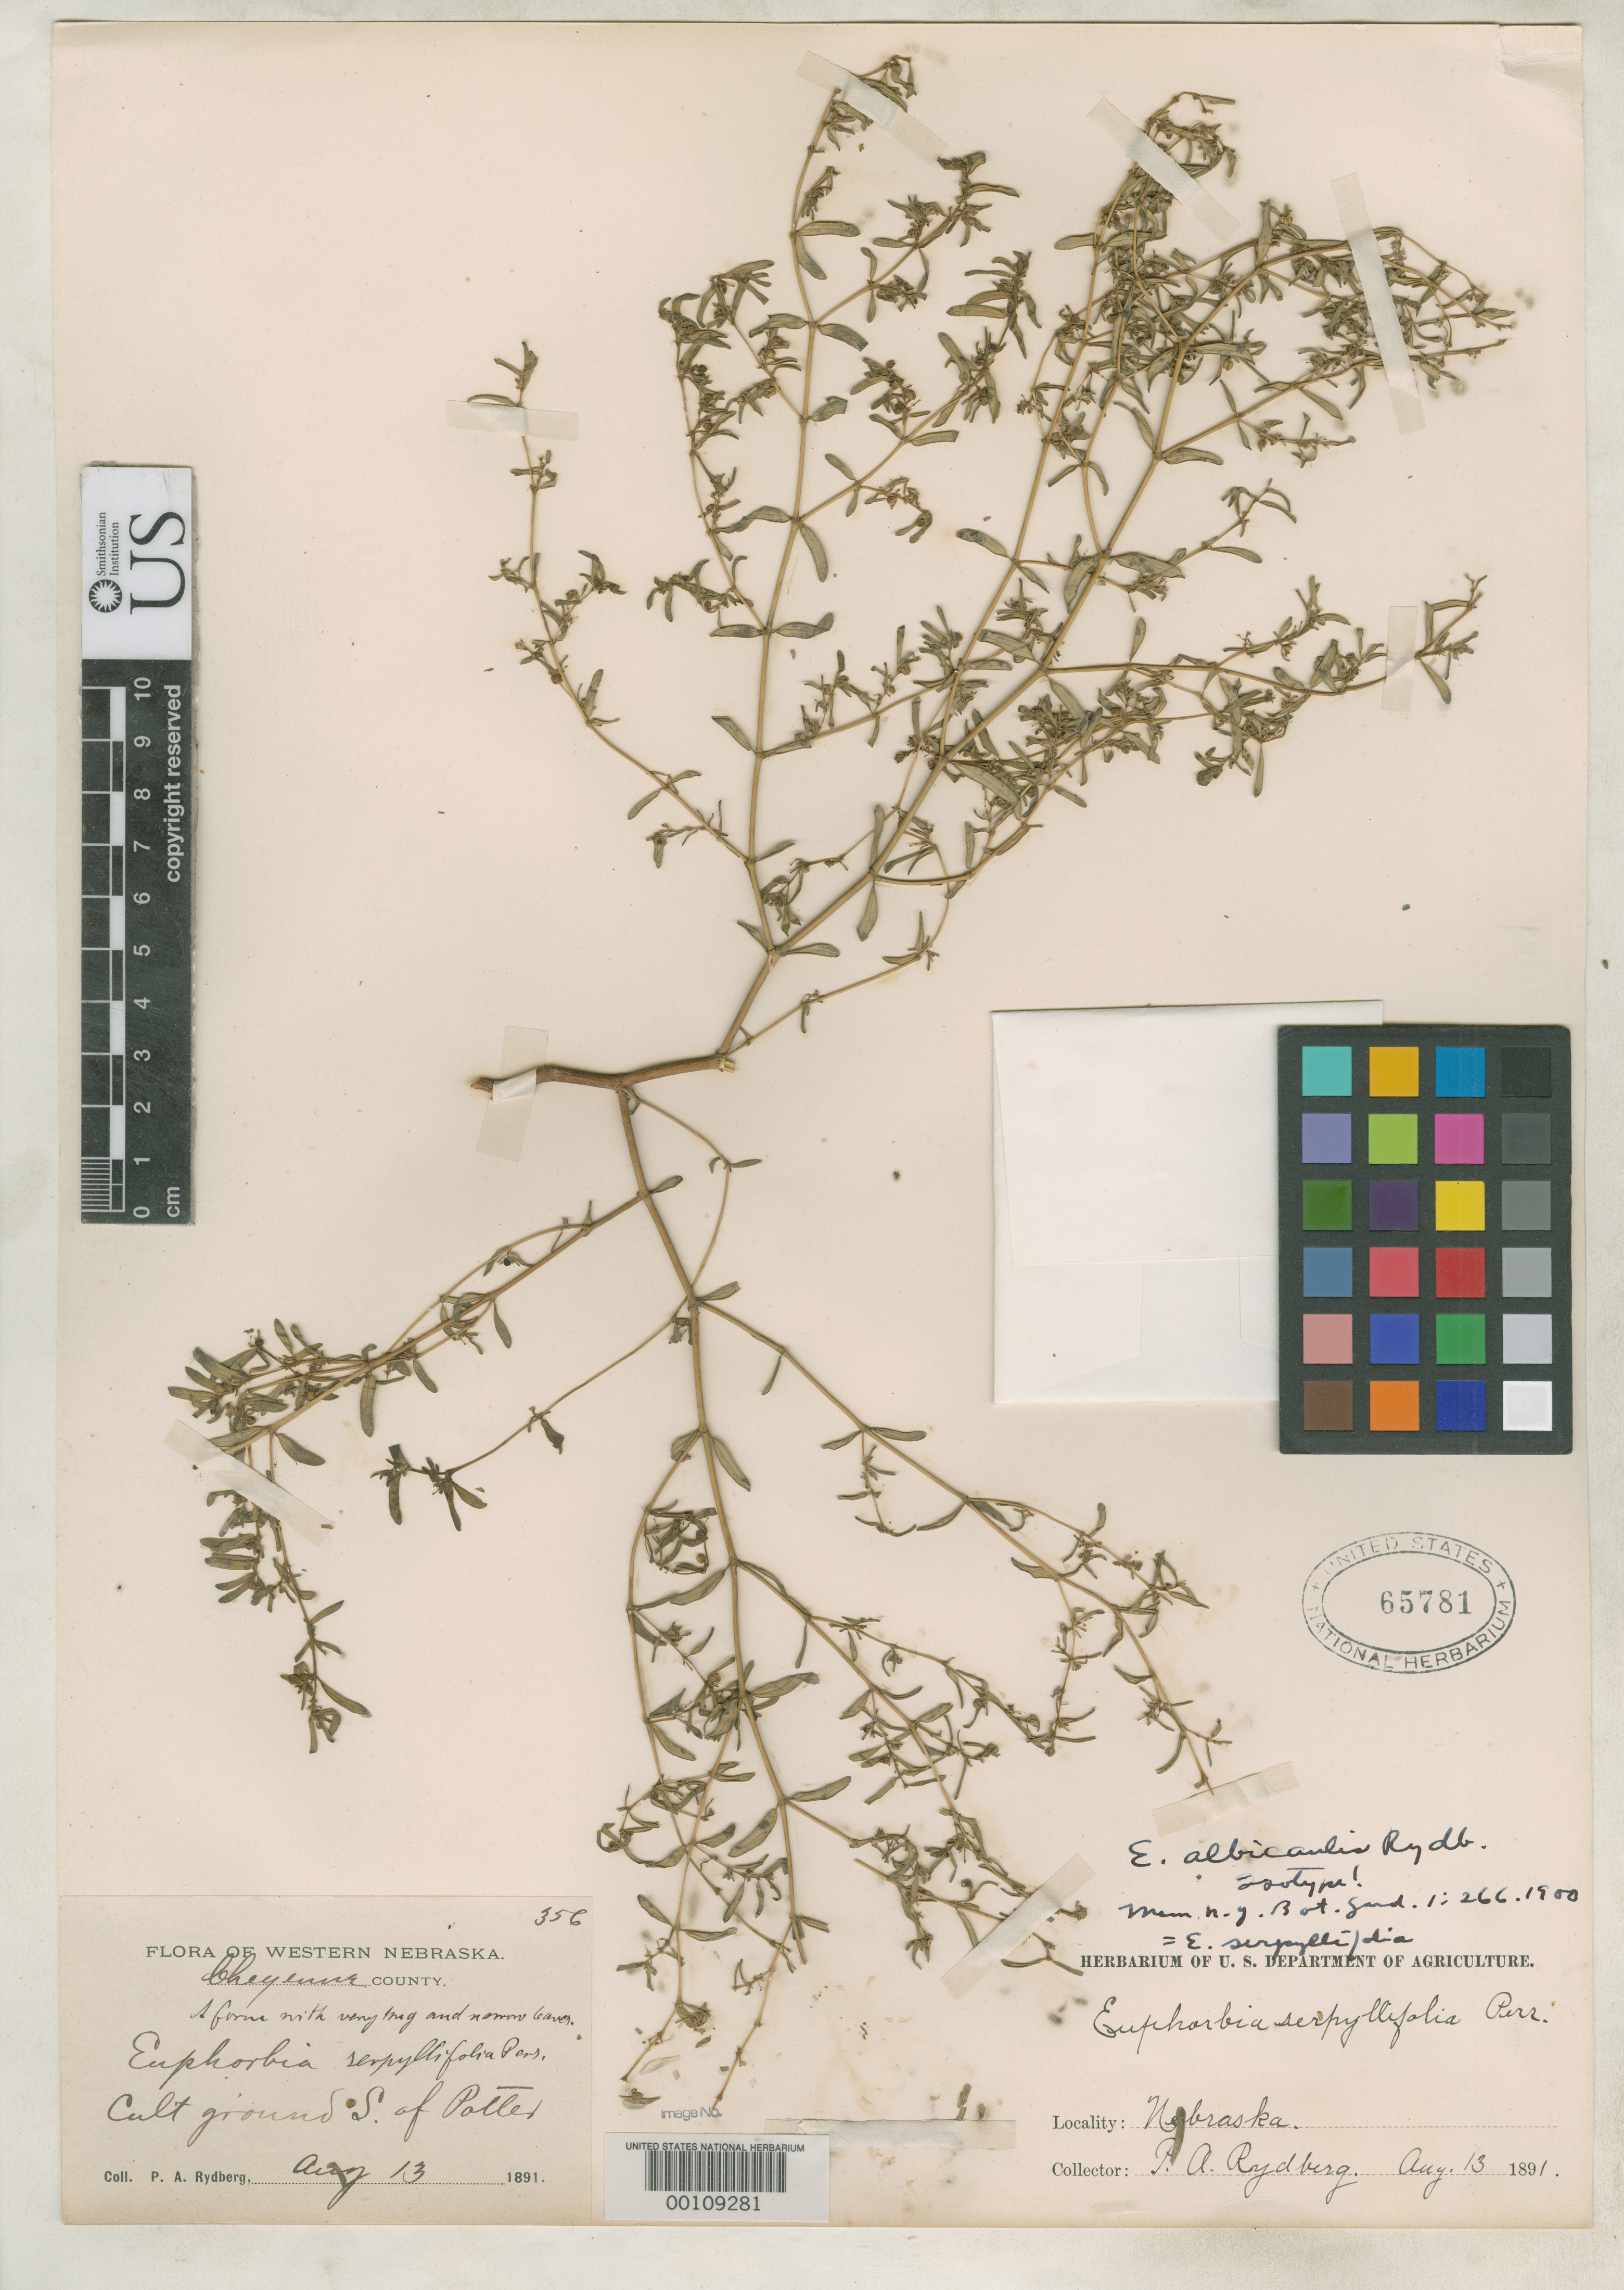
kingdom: Plantae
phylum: Tracheophyta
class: Magnoliopsida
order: Malpighiales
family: Euphorbiaceae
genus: Euphorbia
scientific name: Euphorbia albicaulis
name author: Rydb.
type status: Isotype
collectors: P. A. Rydberg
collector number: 356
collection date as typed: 13 Aug 1891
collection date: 1891-08-13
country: United States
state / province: Nebraska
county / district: Cheyenne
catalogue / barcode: US 65781